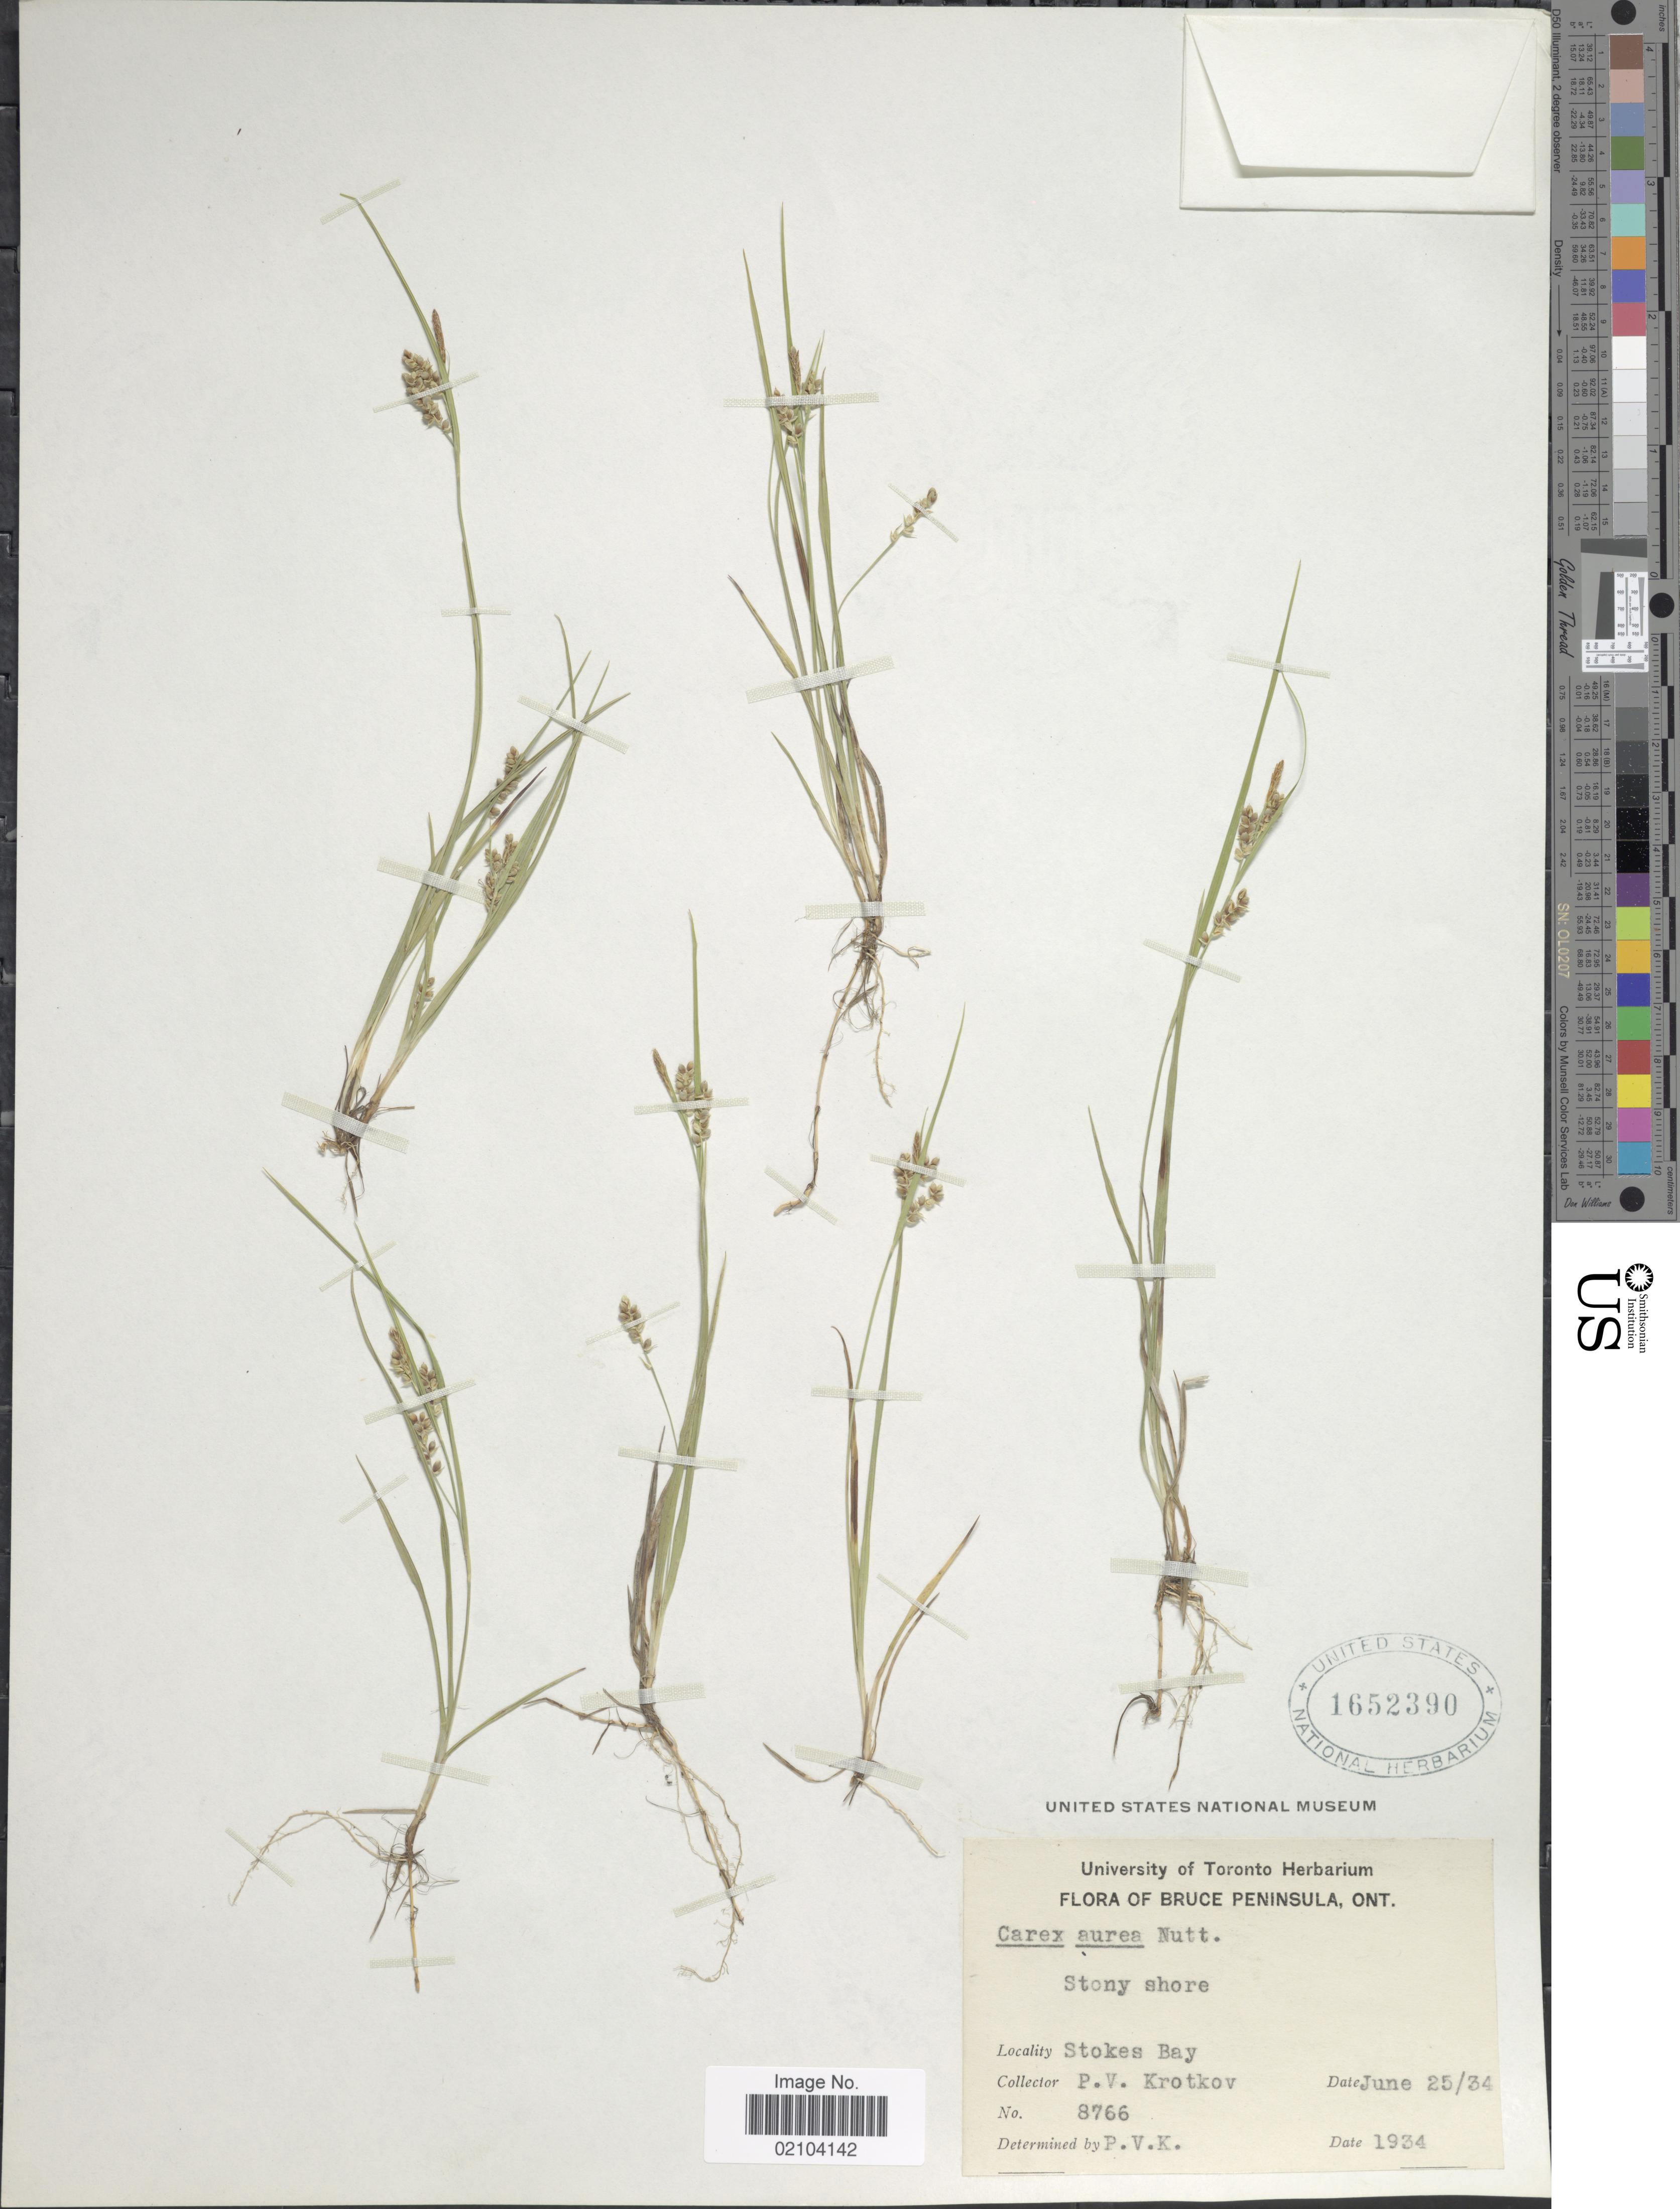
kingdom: Plantae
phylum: Tracheophyta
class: Liliopsida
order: Poales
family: Cyperaceae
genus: Carex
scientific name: Carex aurea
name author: Nutt.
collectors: P. V. Krotkov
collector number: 8766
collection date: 1934-06-25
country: Canada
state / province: Ontario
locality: Bruce Peninsula, Ont. Stony shore. Stokes Bay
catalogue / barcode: US 1652390